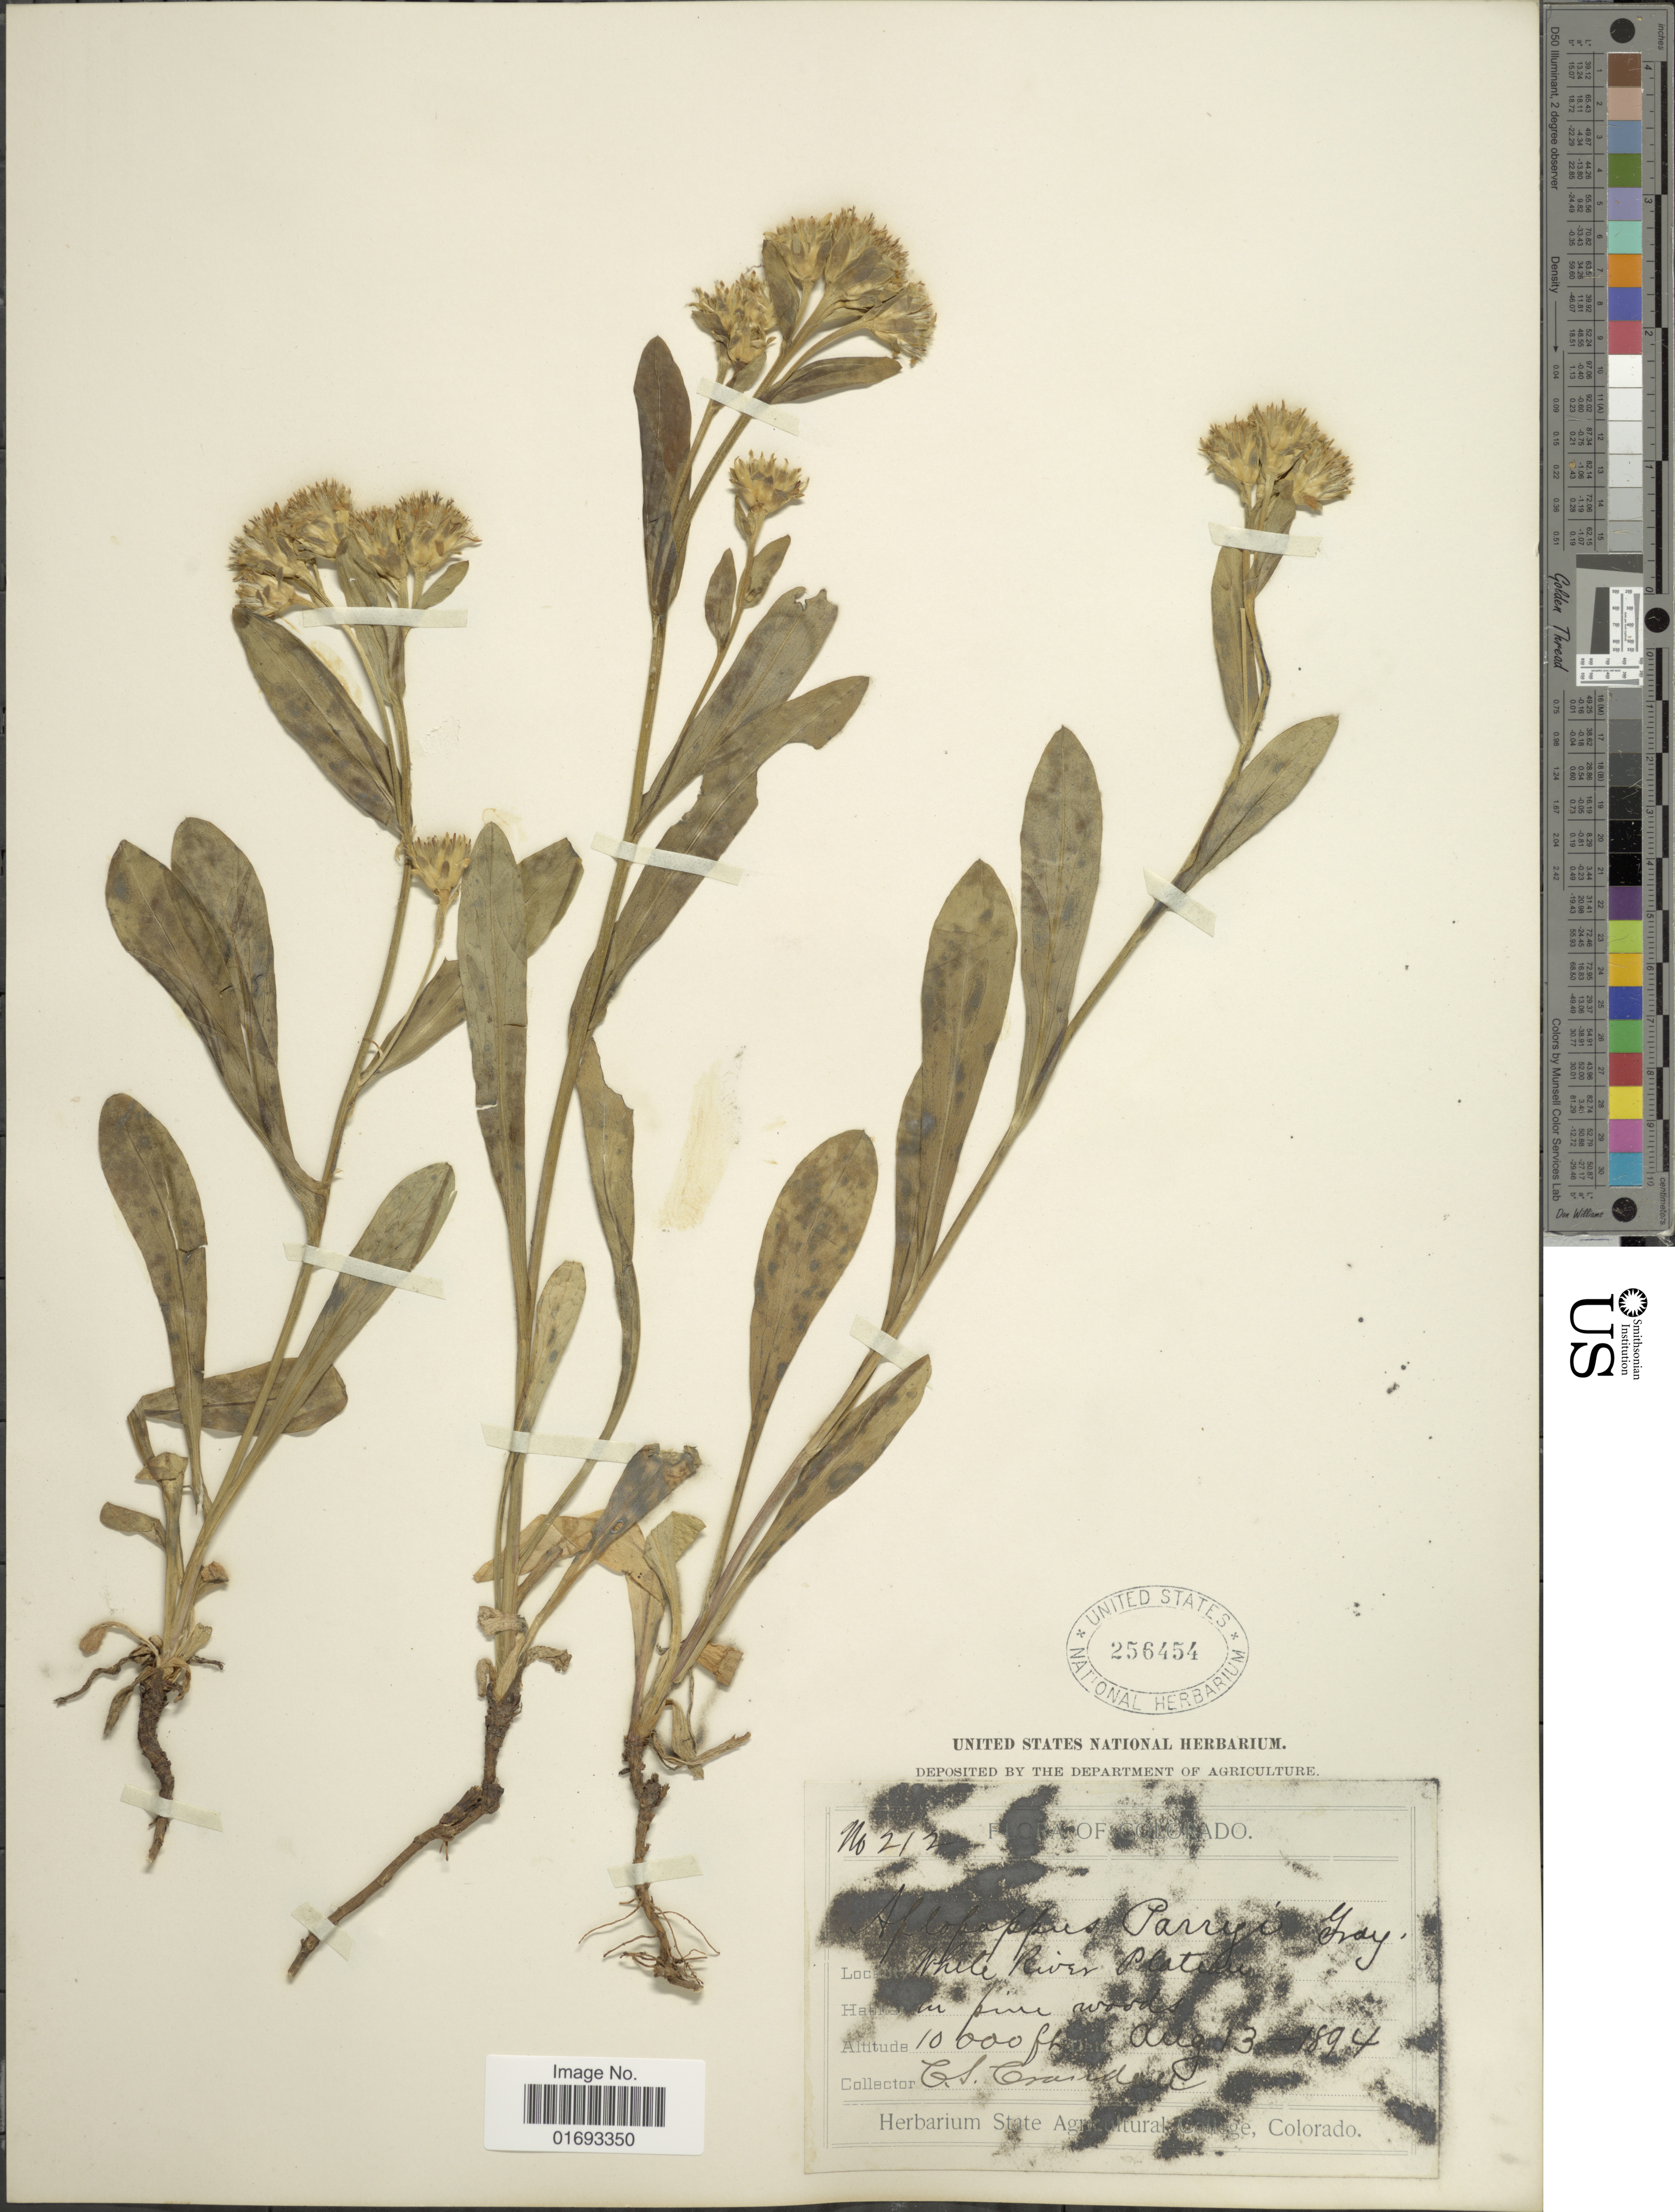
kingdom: Plantae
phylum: Tracheophyta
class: Magnoliopsida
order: Asterales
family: Asteraceae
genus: Oreochrysum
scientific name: Oreochrysum parryi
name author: (A. Gray) Rydb.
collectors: C. Crandall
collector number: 212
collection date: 1894-08-13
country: United States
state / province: Colorado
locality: White River Plateau, in pine woods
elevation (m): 3048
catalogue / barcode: US 256454